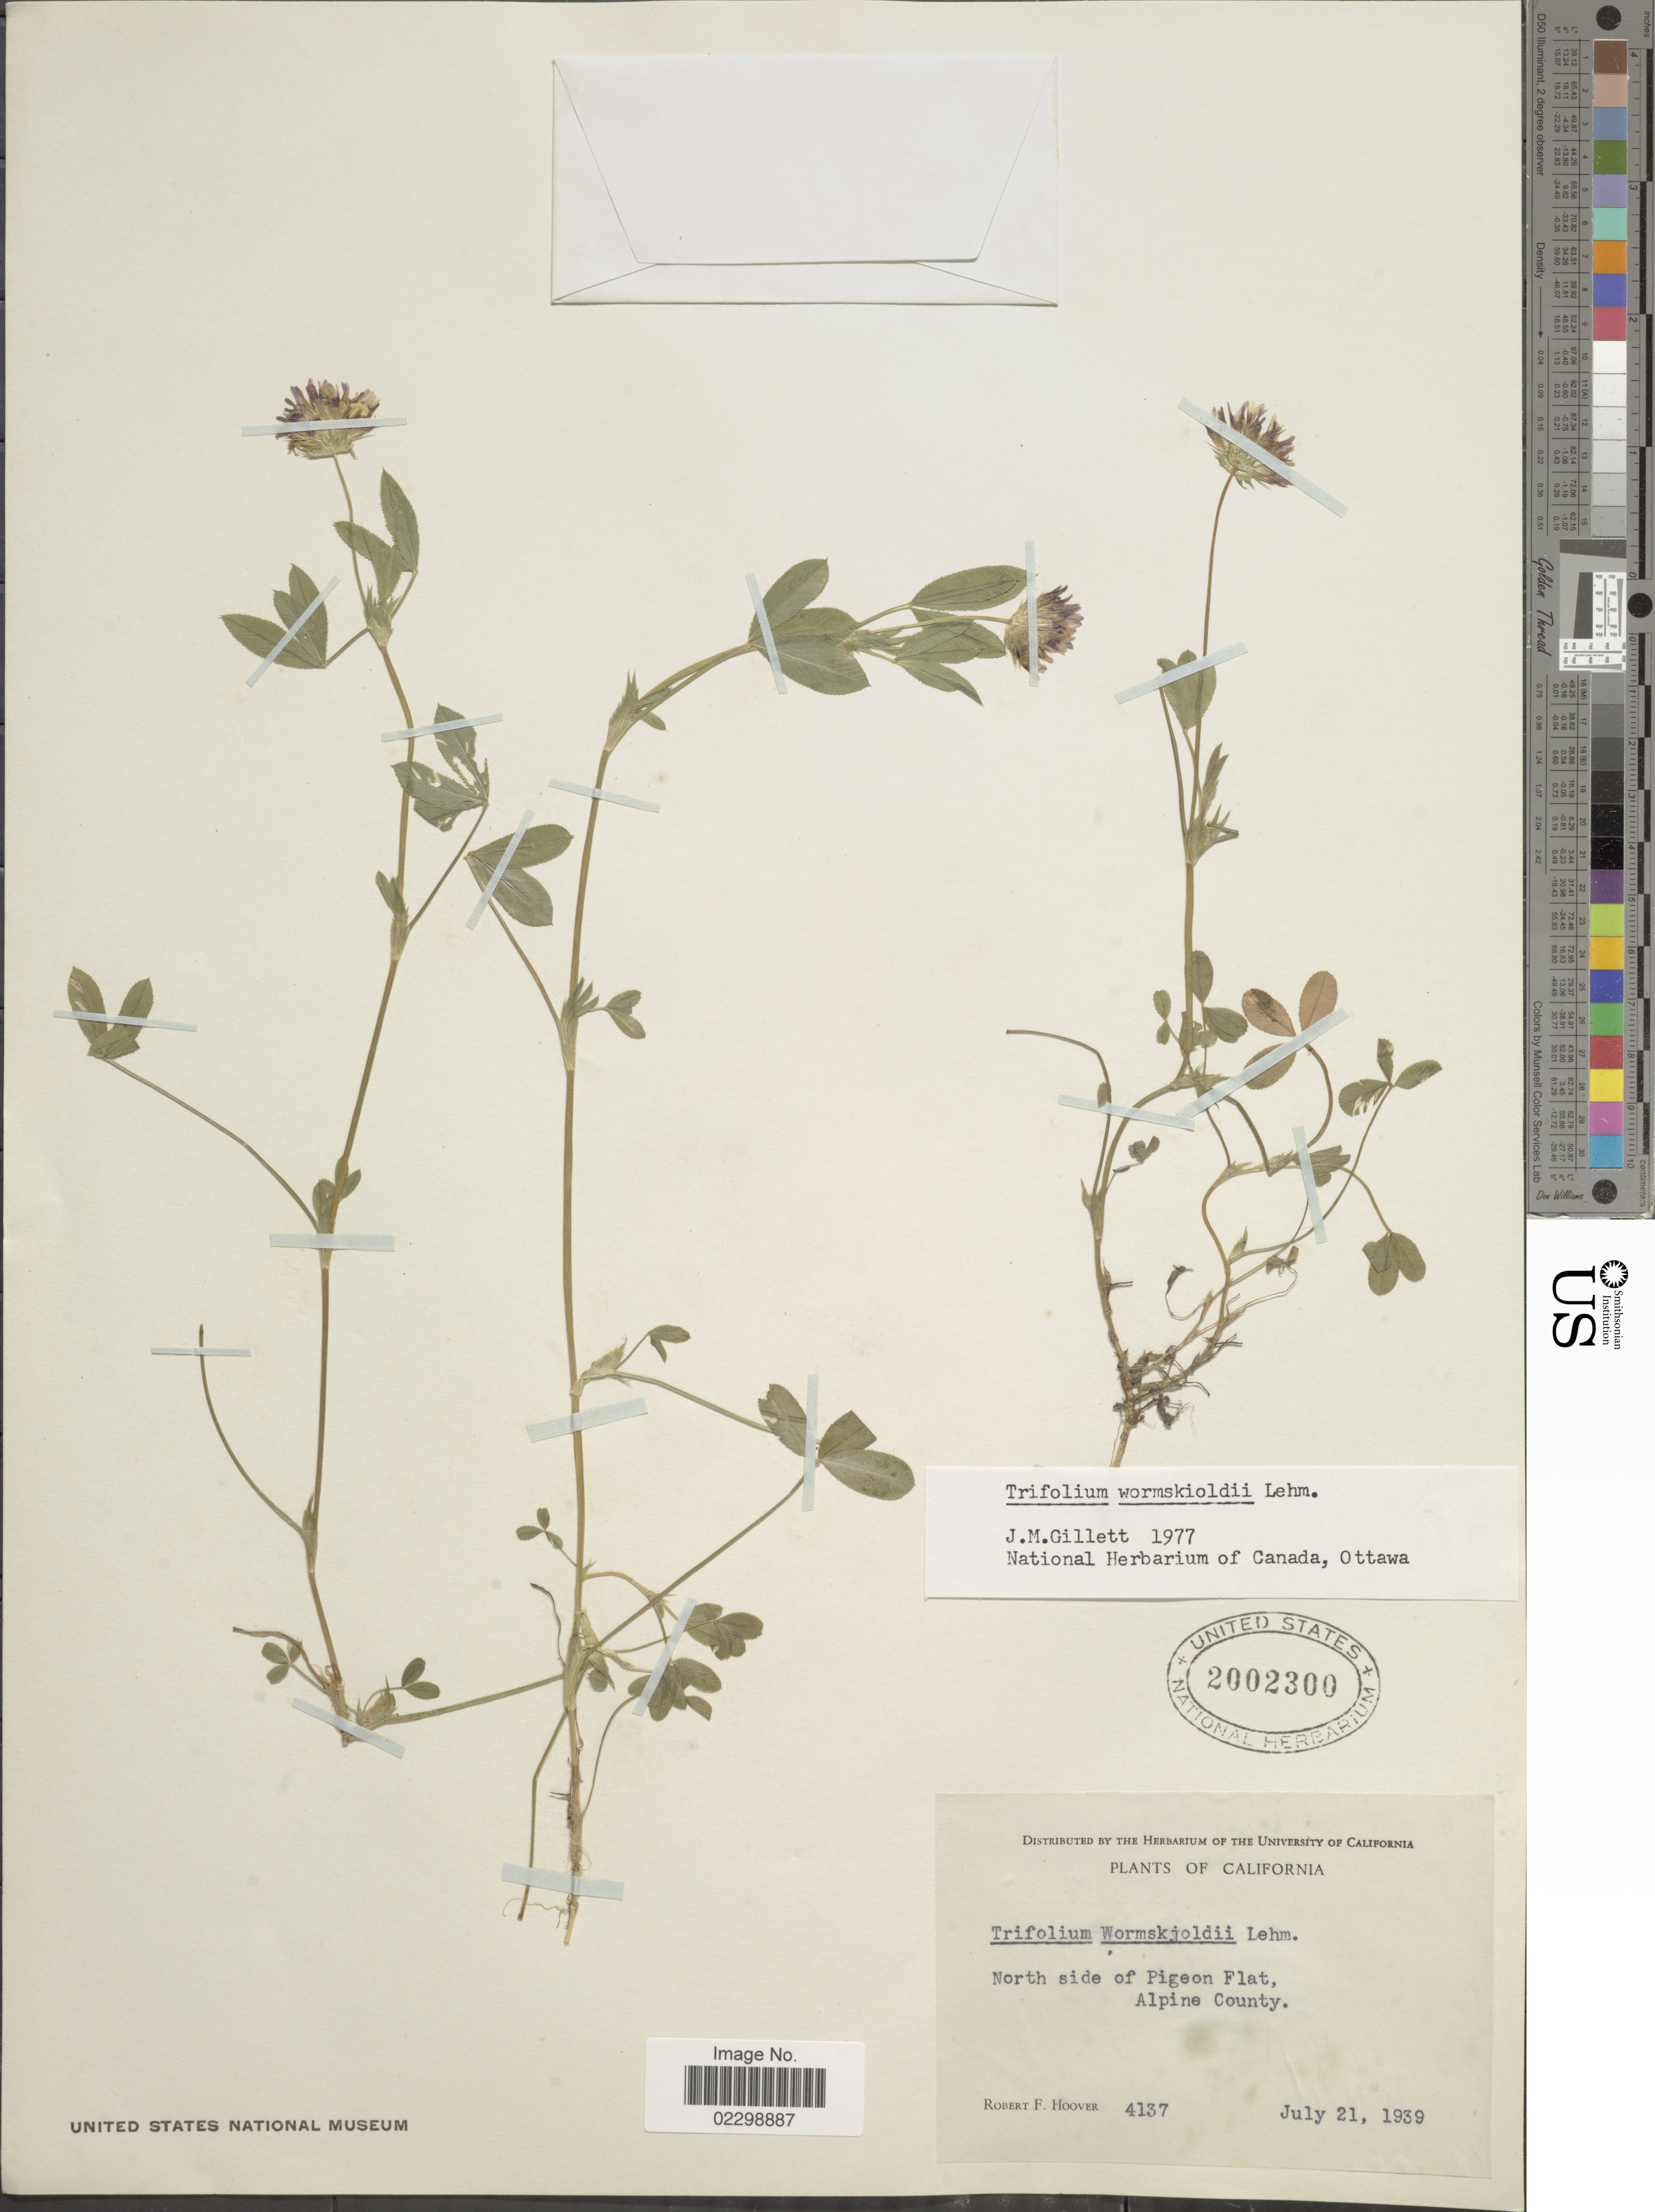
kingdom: Plantae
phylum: Tracheophyta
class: Magnoliopsida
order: Fabales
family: Fabaceae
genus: Trifolium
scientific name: Trifolium wormskioldii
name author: Lehm.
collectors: R. F. Hoover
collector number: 4137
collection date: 1939-07-21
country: United States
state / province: California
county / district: Alpine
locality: North side of Pigeon Flat, Alpine County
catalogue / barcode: US 2002300